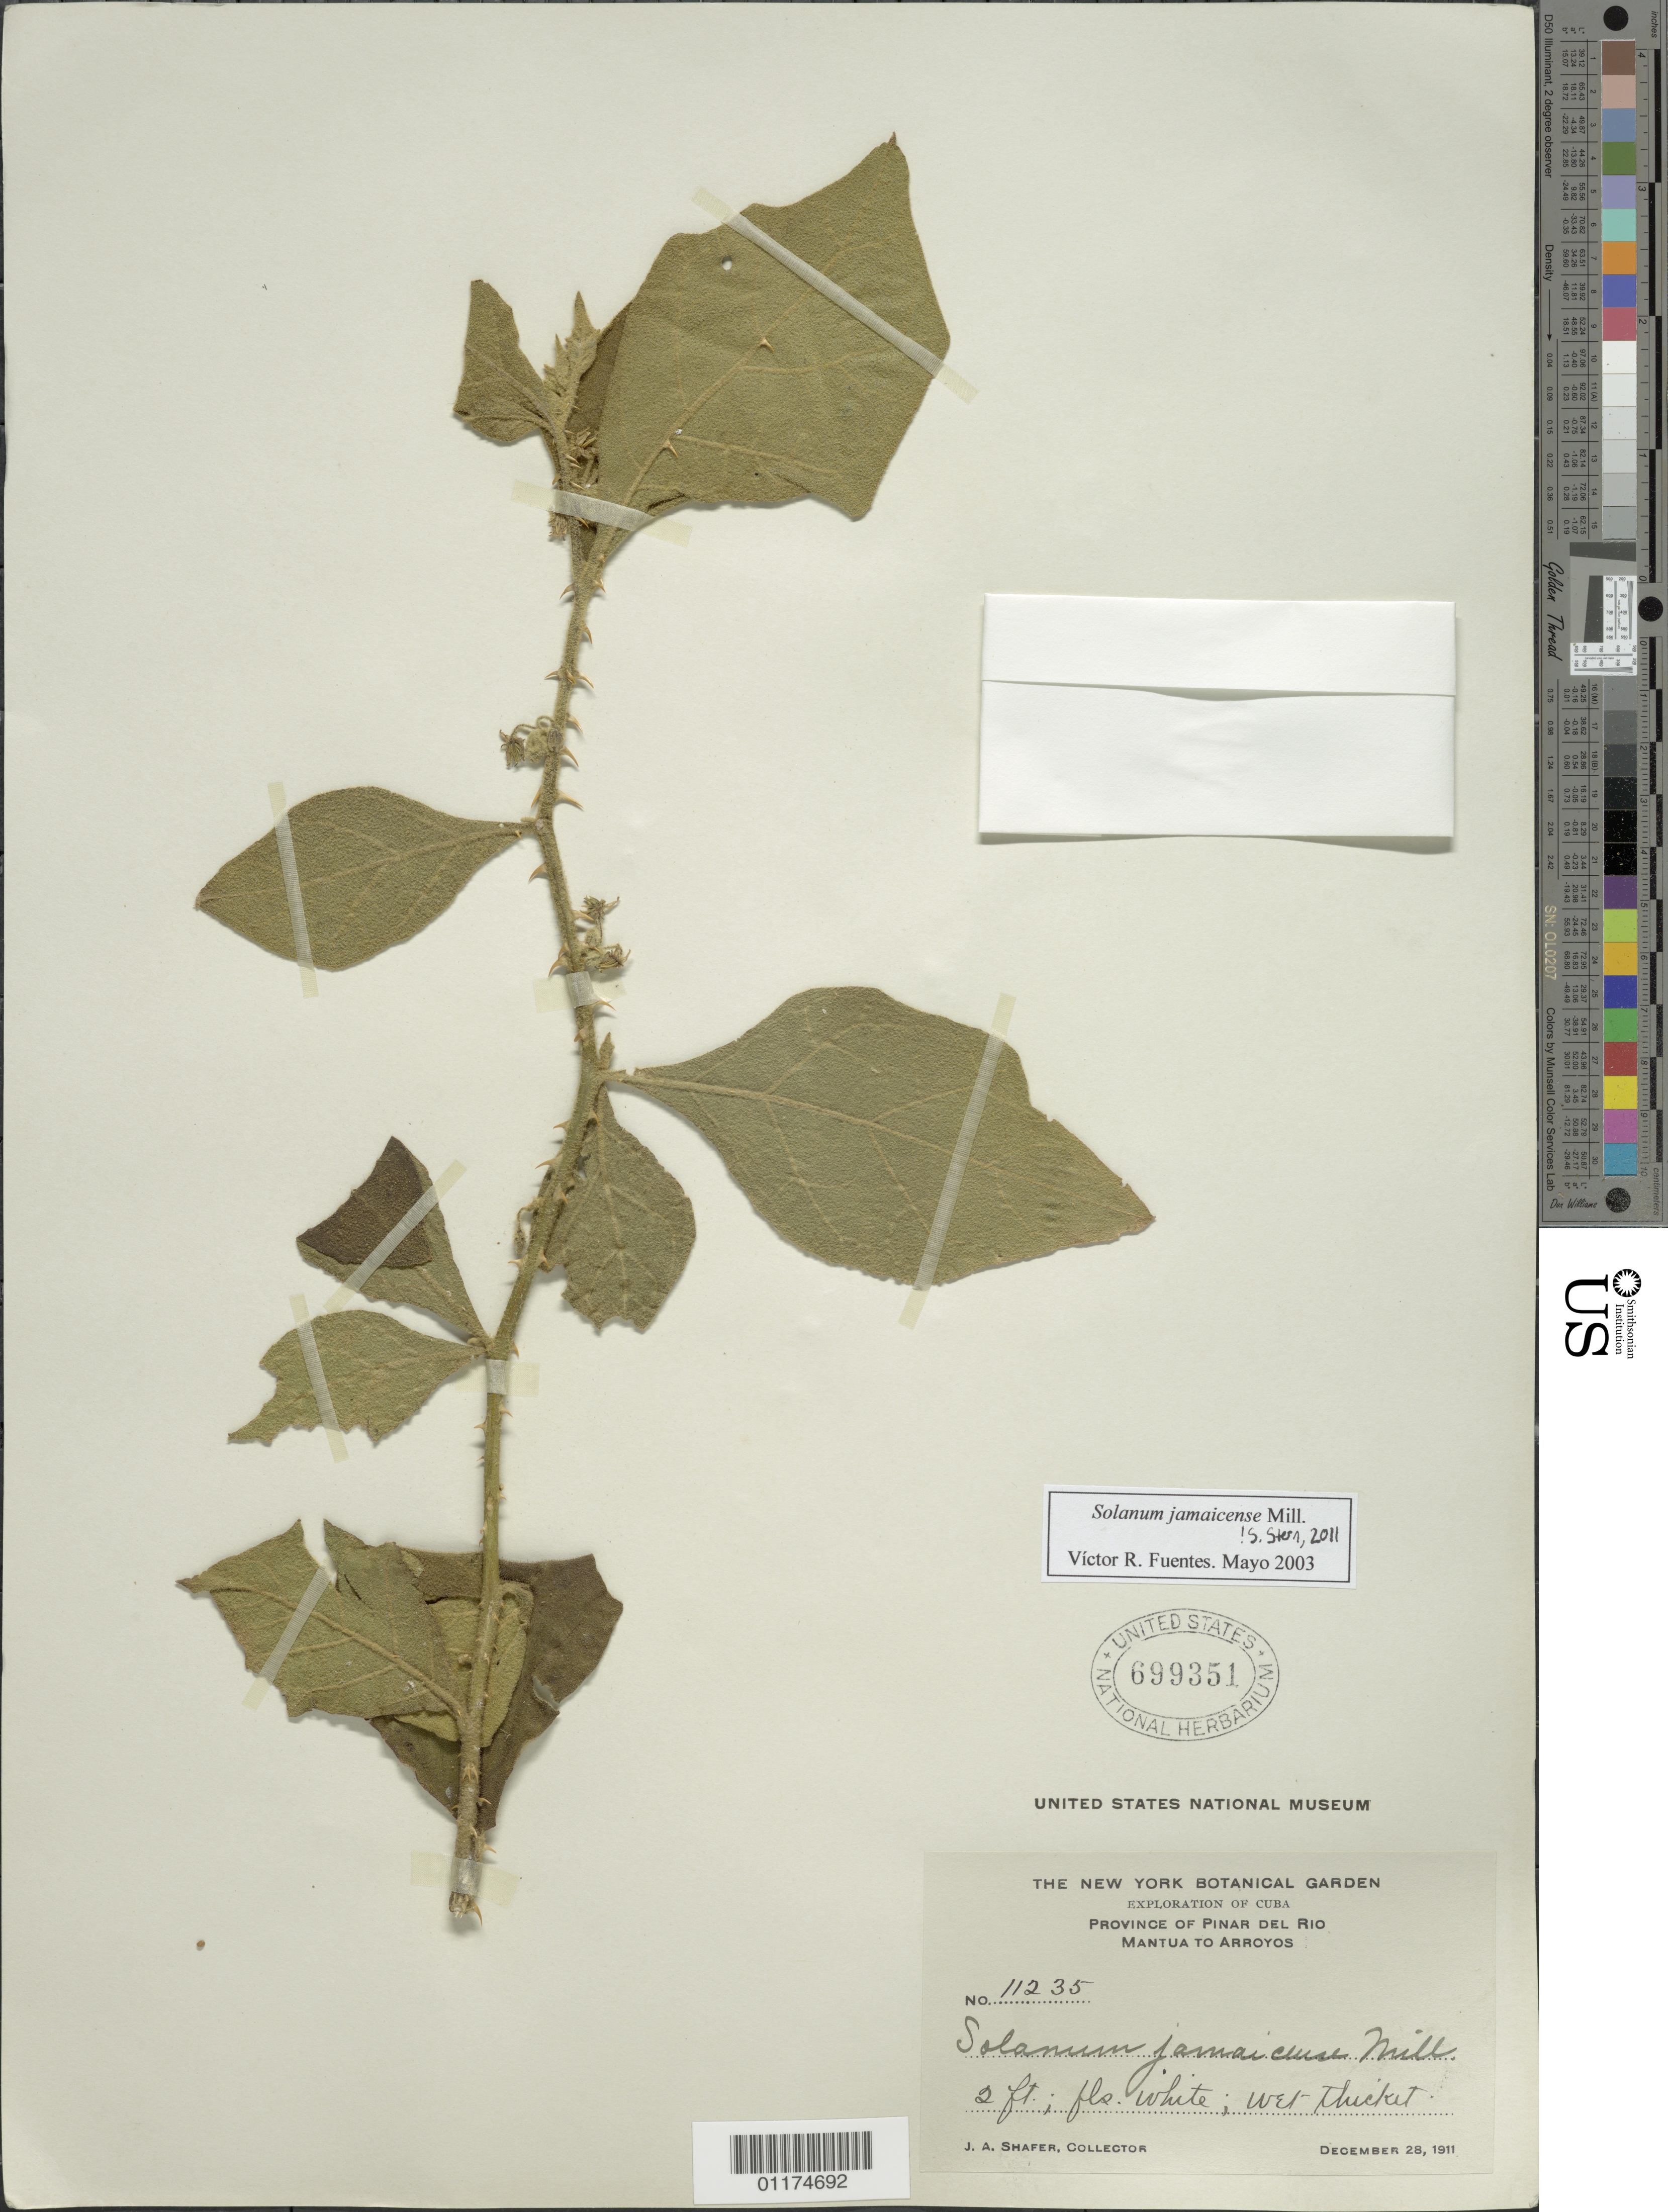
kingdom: Plantae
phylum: Tracheophyta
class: Magnoliopsida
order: Solanales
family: Solanaceae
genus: Solanum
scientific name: Solanum jamaicense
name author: Mill.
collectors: J. A. Shafer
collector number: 11235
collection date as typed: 28 Dec 1911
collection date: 1911-12-28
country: Cuba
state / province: Pinar del Rio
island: Cuba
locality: Mantua to Arroyos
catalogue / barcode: US 699351